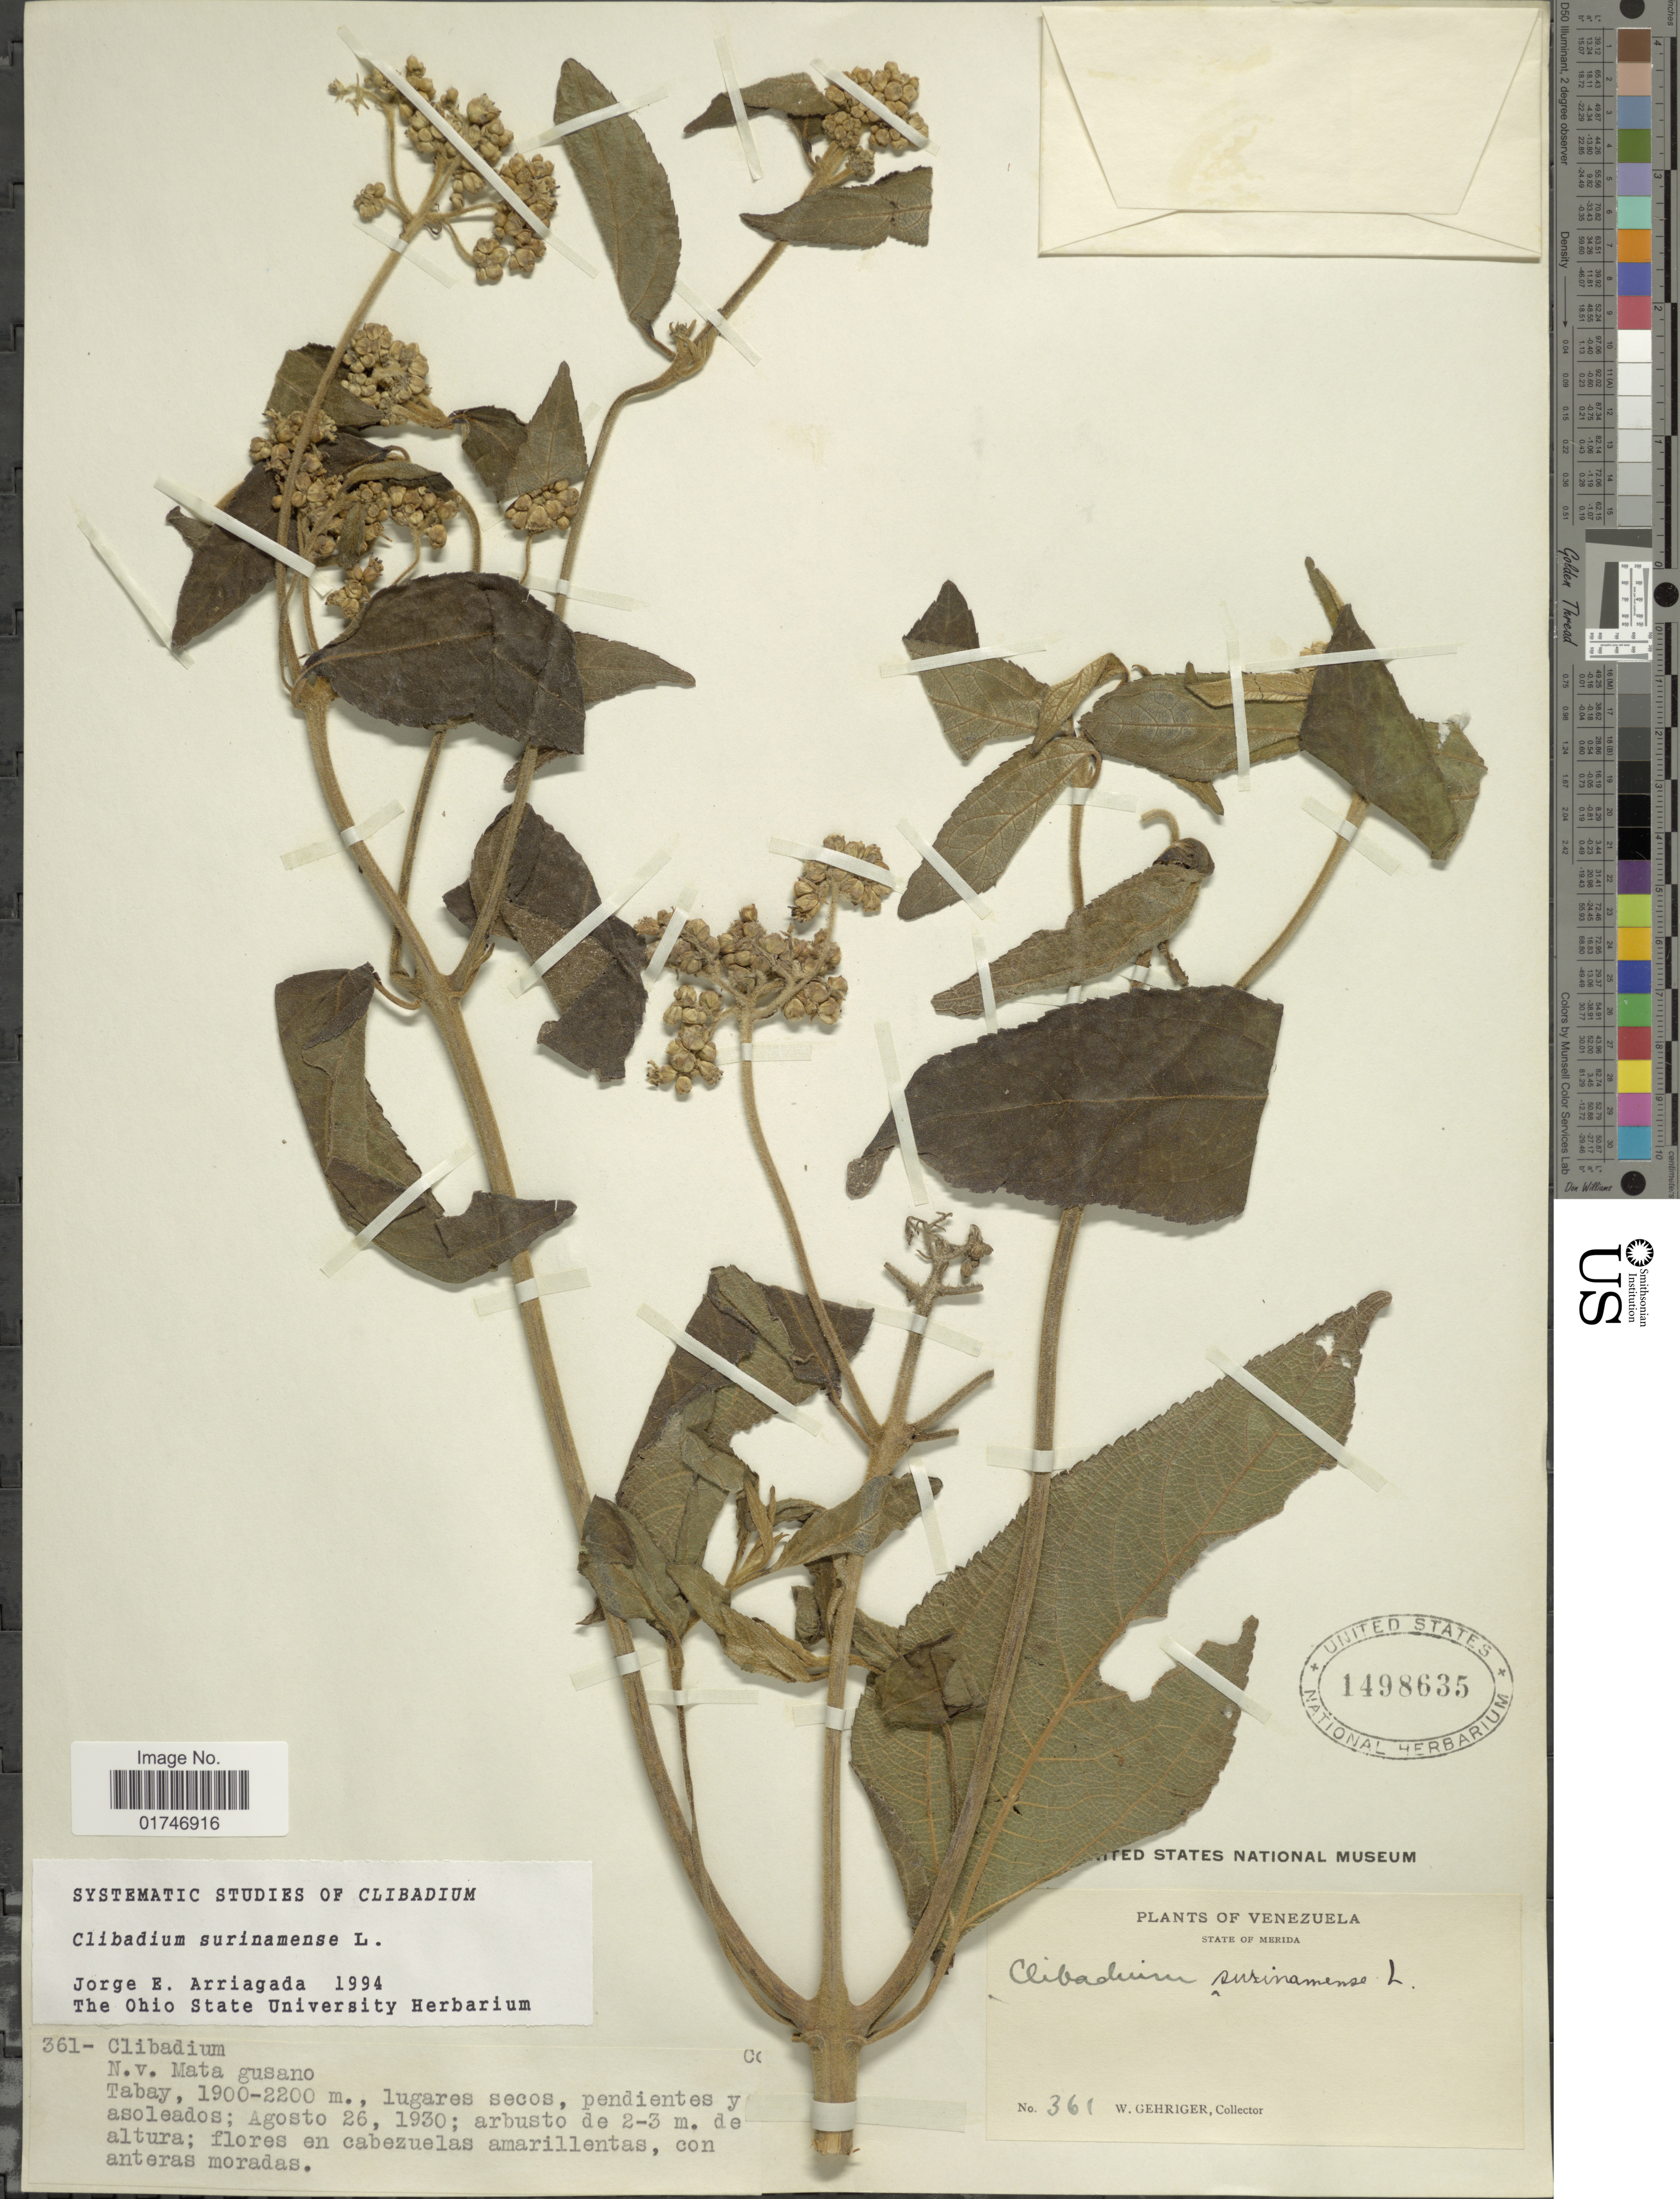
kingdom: Plantae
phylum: Tracheophyta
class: Magnoliopsida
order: Asterales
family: Asteraceae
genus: Clibadium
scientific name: Clibadium surinamense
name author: L.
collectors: W. Gehriger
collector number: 361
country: Venezuela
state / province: Mérida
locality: State of Merida. Tabay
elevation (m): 1900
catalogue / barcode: US 1498635